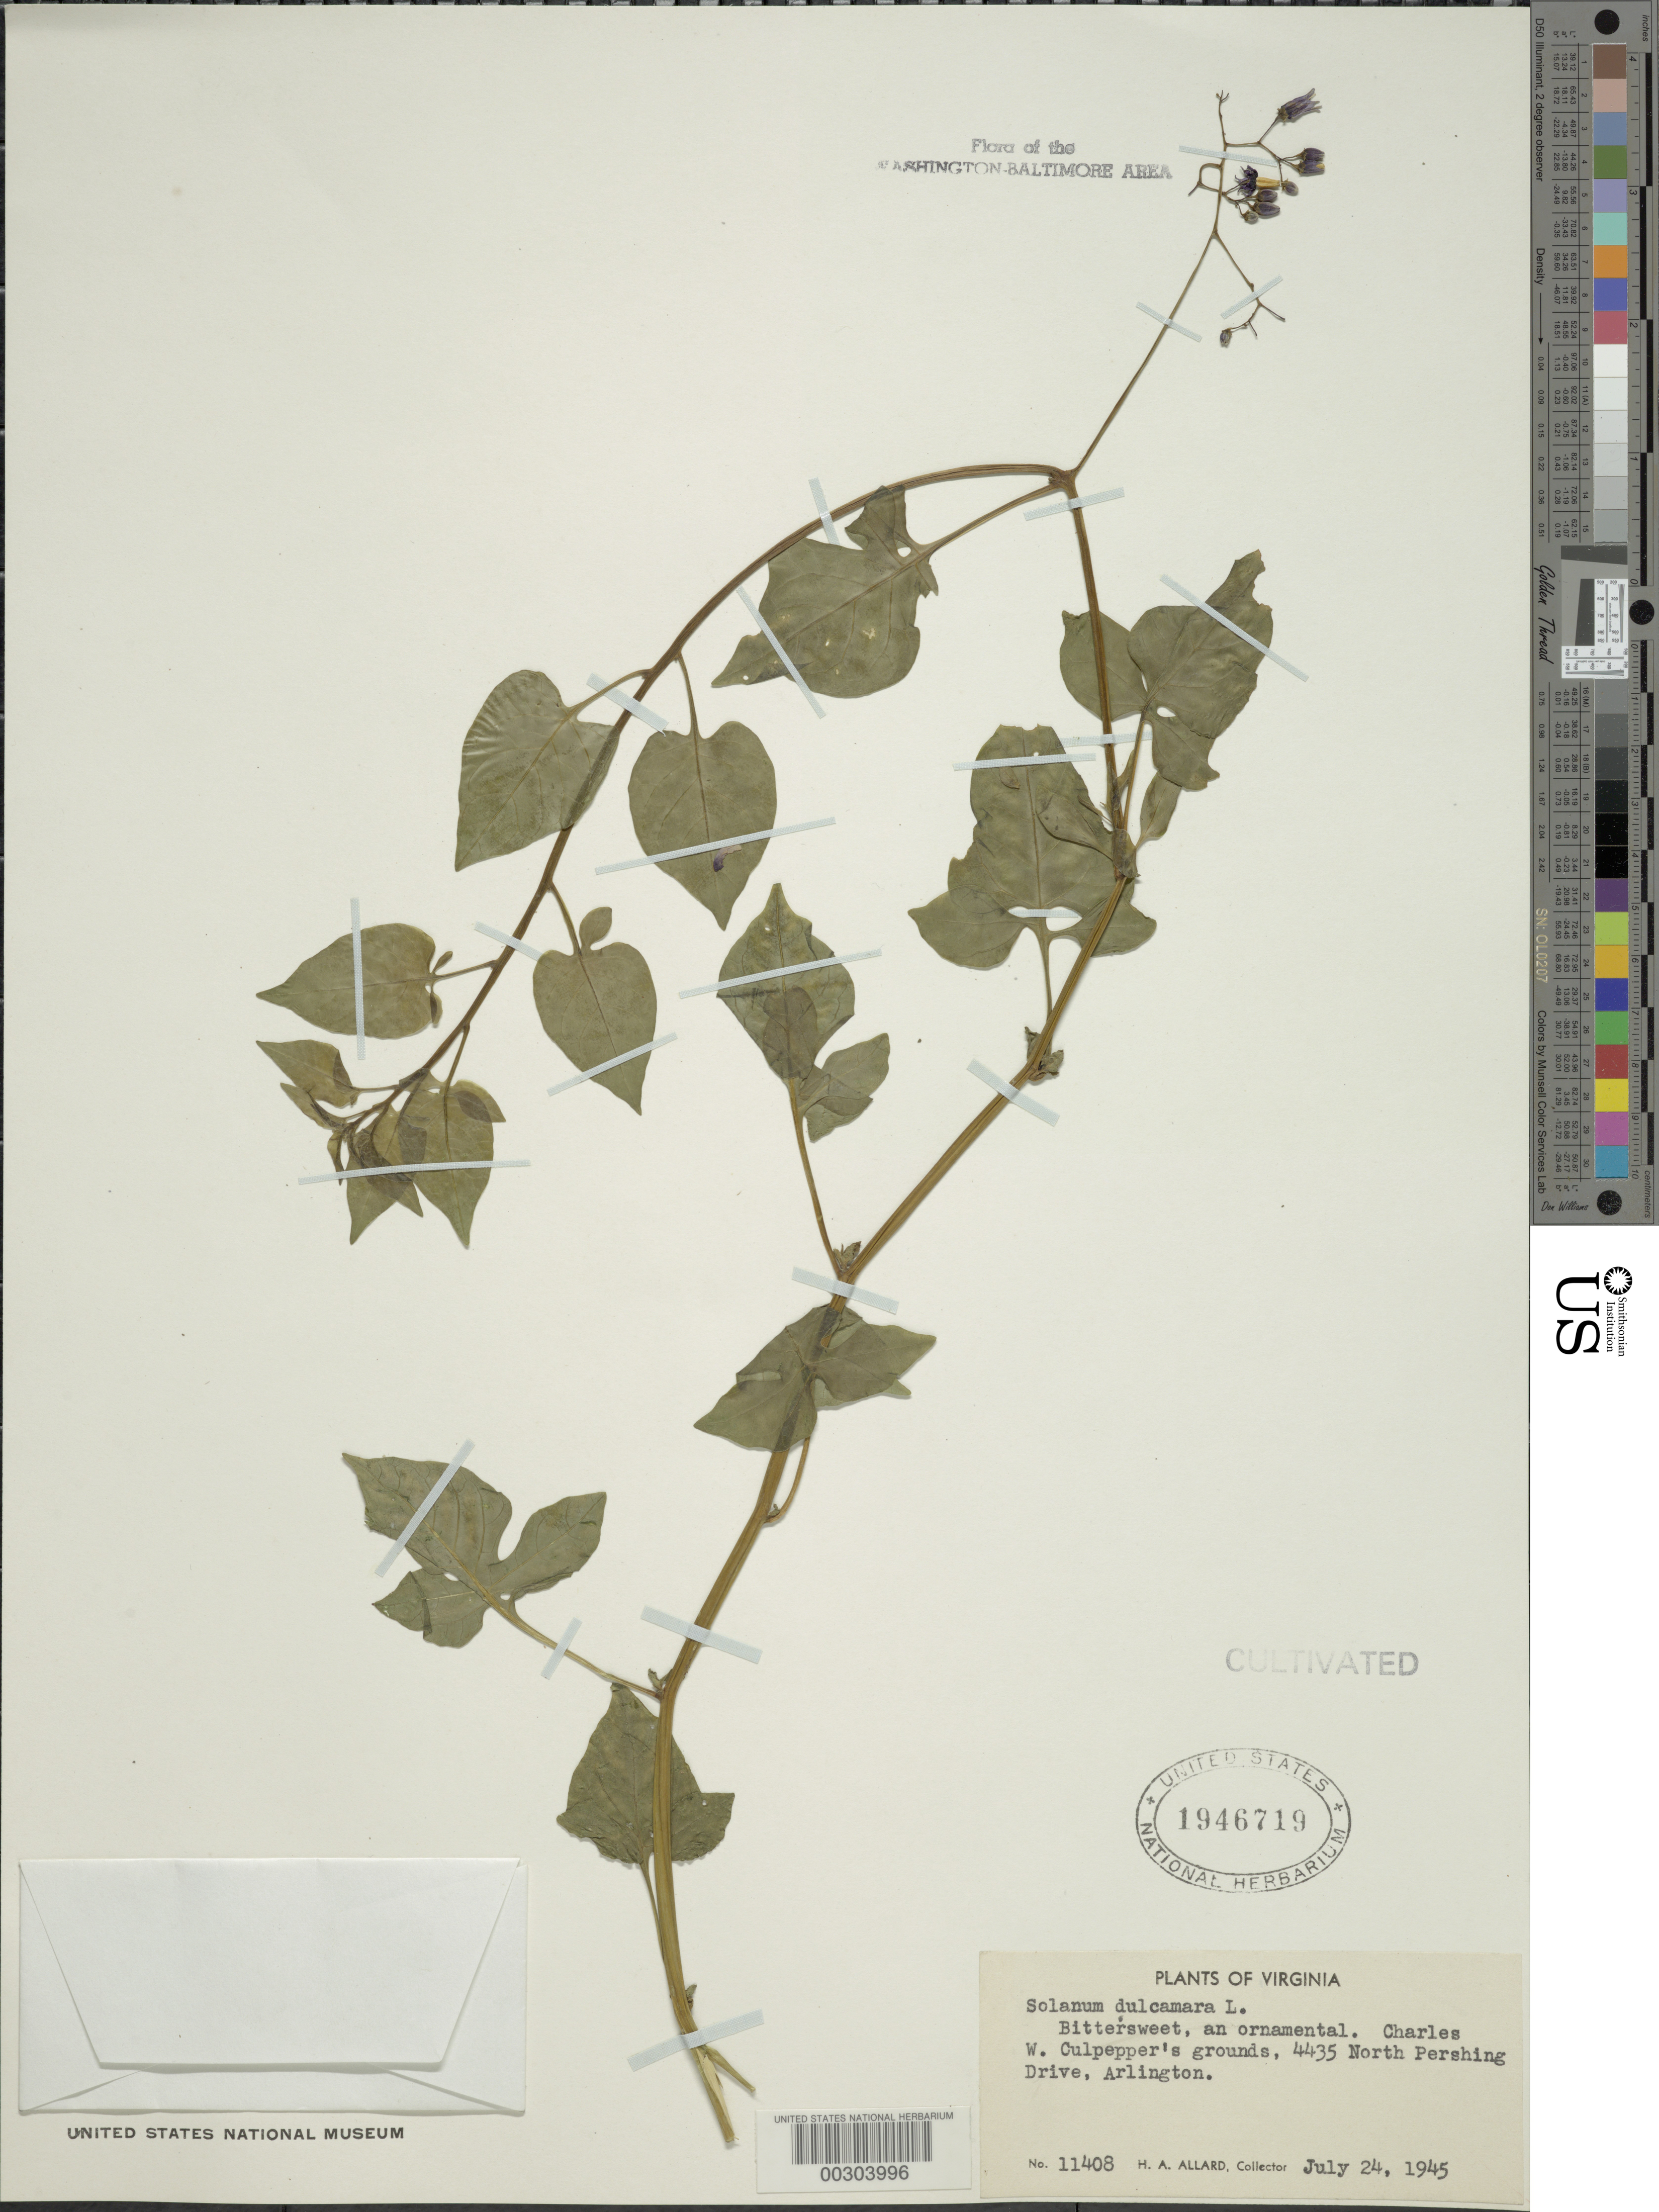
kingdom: Plantae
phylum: Tracheophyta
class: Magnoliopsida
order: Solanales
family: Solanaceae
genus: Solanum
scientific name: Solanum dulcamara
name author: L.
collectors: H. A. Allard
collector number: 11408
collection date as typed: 24 Jul 1945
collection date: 1945-07-24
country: United States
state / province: Virginia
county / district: Arlington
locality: Arlington, 4435 N Pershing Dr, C.W. Culpepper's grounds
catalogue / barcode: US 1946719